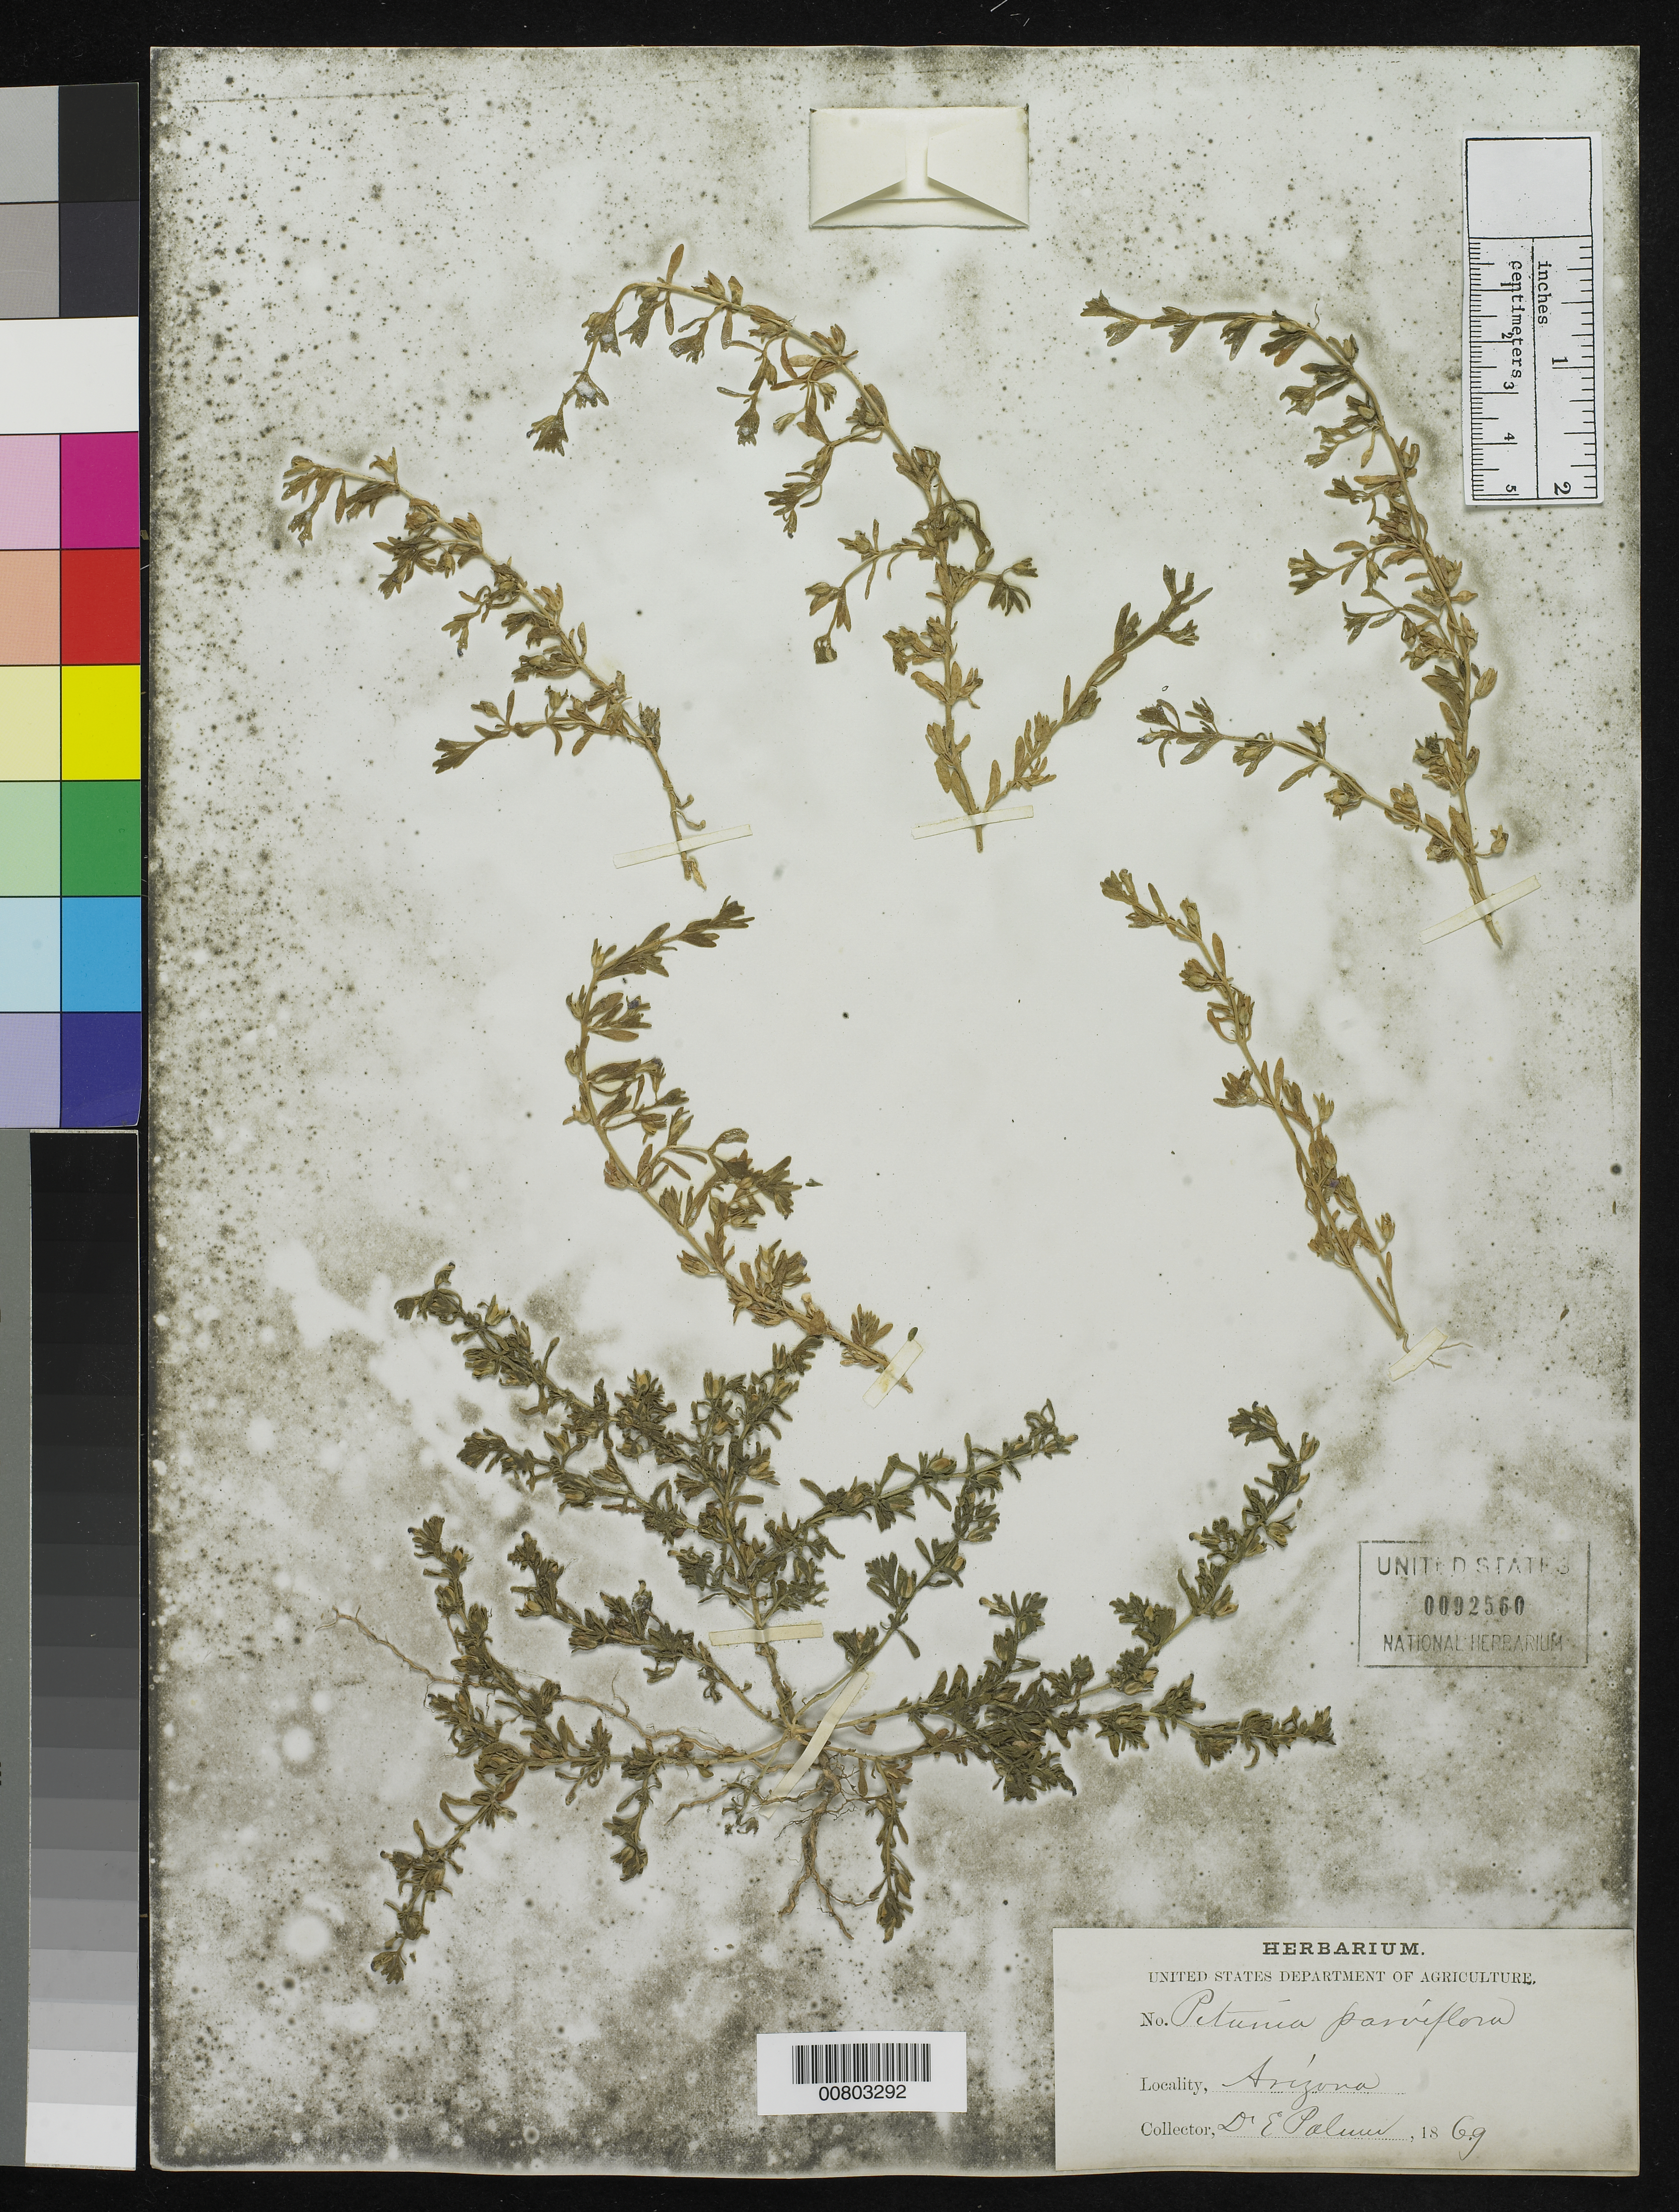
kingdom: Plantae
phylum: Tracheophyta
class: Magnoliopsida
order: Solanales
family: Solanaceae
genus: Petunia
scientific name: Petunia parviflora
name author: Juss.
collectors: E. Palmer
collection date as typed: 1869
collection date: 1869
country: United States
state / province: Arizona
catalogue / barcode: US 92560